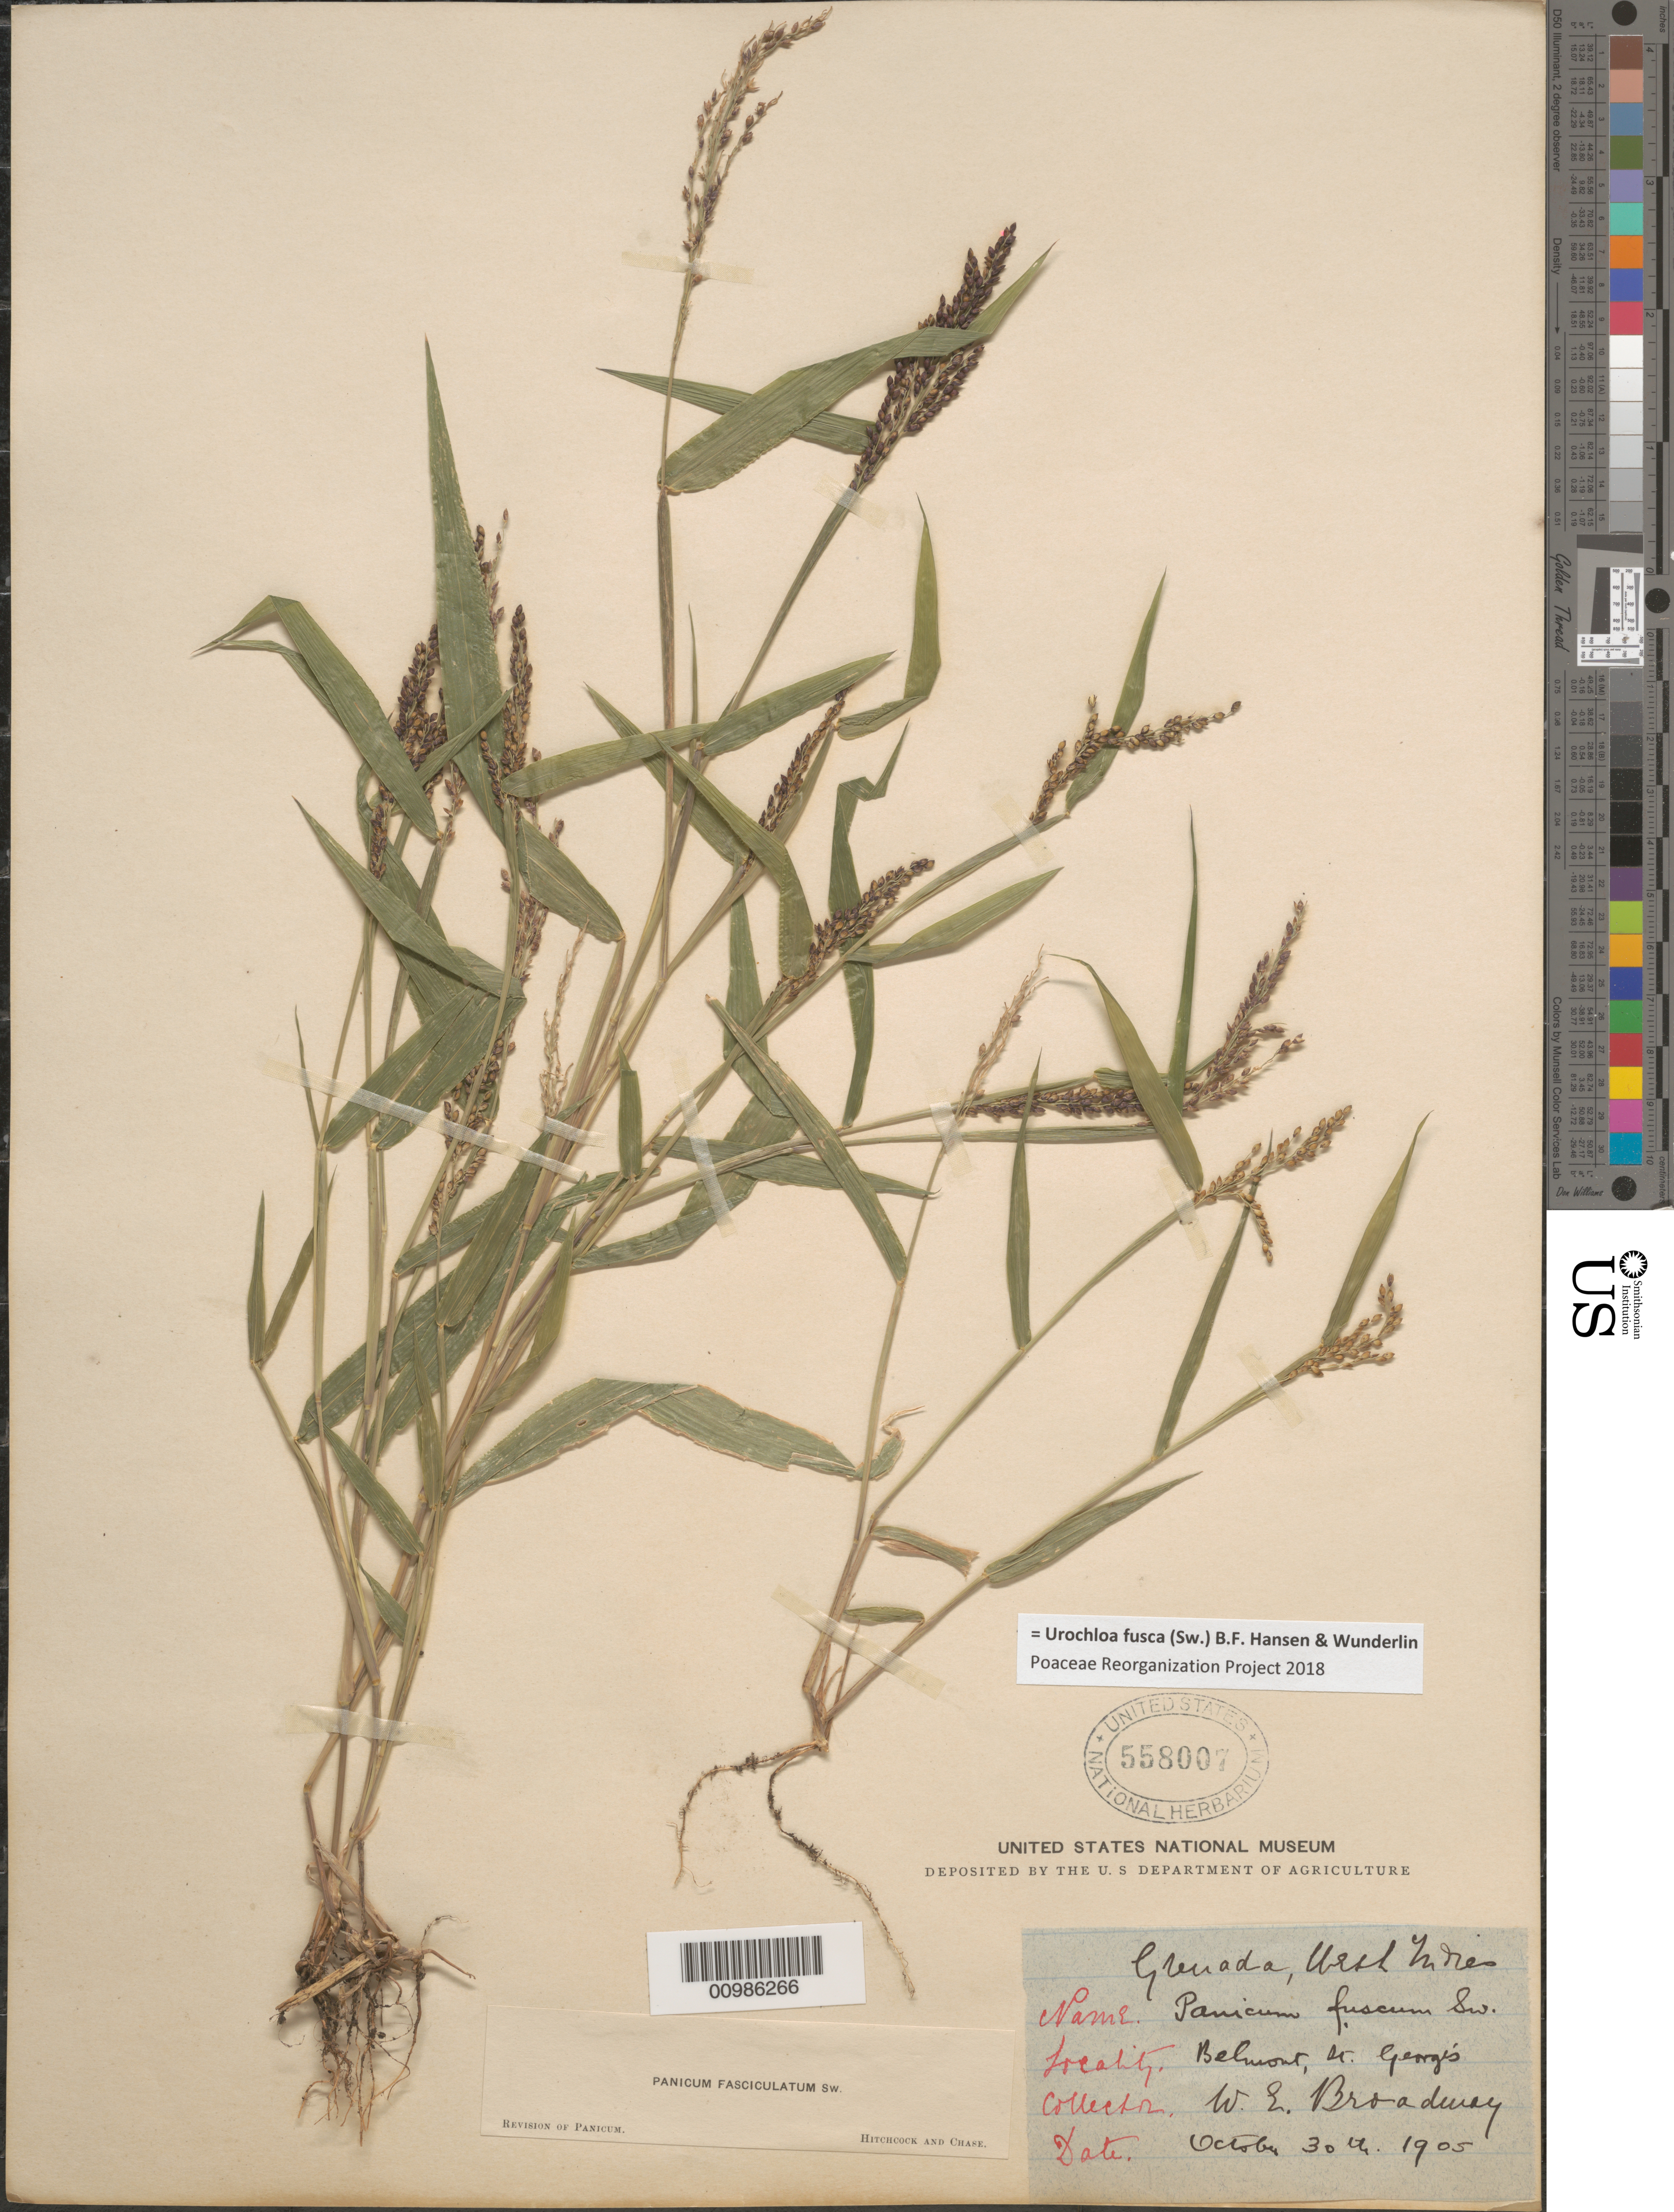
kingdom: Plantae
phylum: Tracheophyta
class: Liliopsida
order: Poales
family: Poaceae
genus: Brachiaria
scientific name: Brachiaria fasciculata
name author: (Sw.) Parodi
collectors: W. E. Broadway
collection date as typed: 30 Oct 1905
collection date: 1905-10-30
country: Grenada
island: Grenada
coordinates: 0 N, 0 E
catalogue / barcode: US 558007